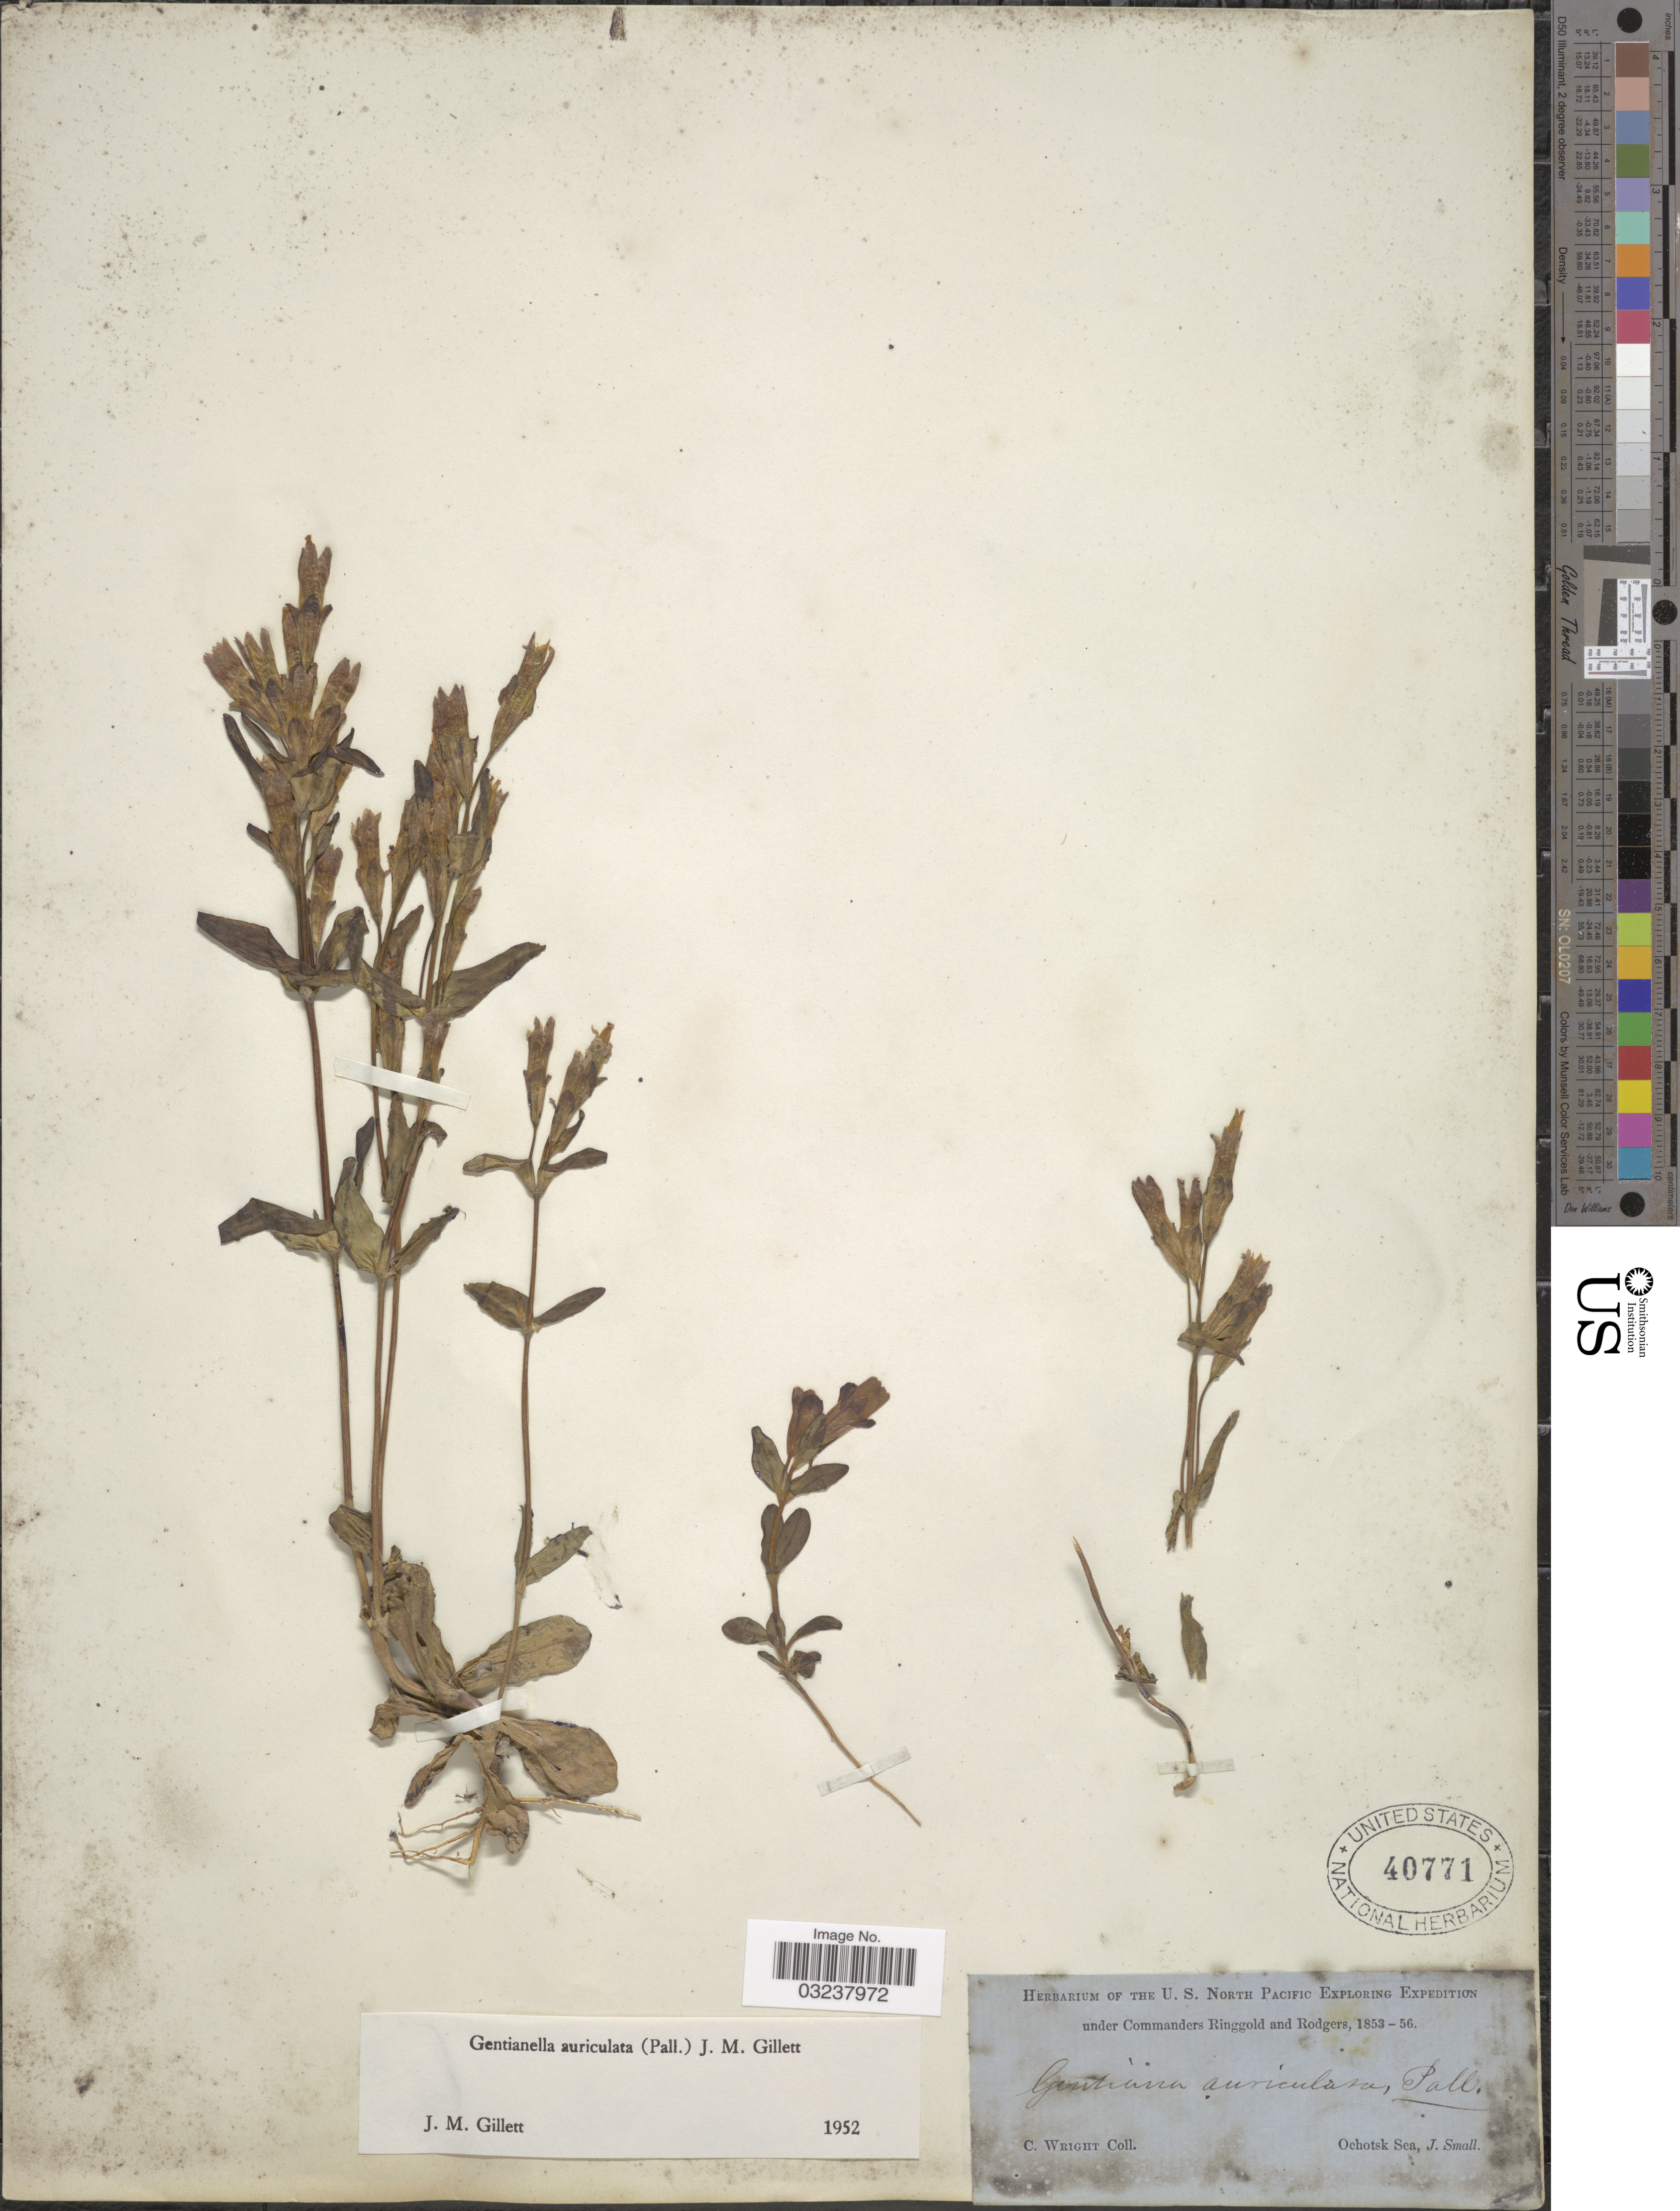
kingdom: Plantae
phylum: Tracheophyta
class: Magnoliopsida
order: Gentianales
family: Gentianaceae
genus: Gentianella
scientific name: Gentianella auriculata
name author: (Pall.) J.M. Gillett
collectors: C. Wright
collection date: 1853/1856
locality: Ochotsk Sea.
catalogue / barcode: US 40771